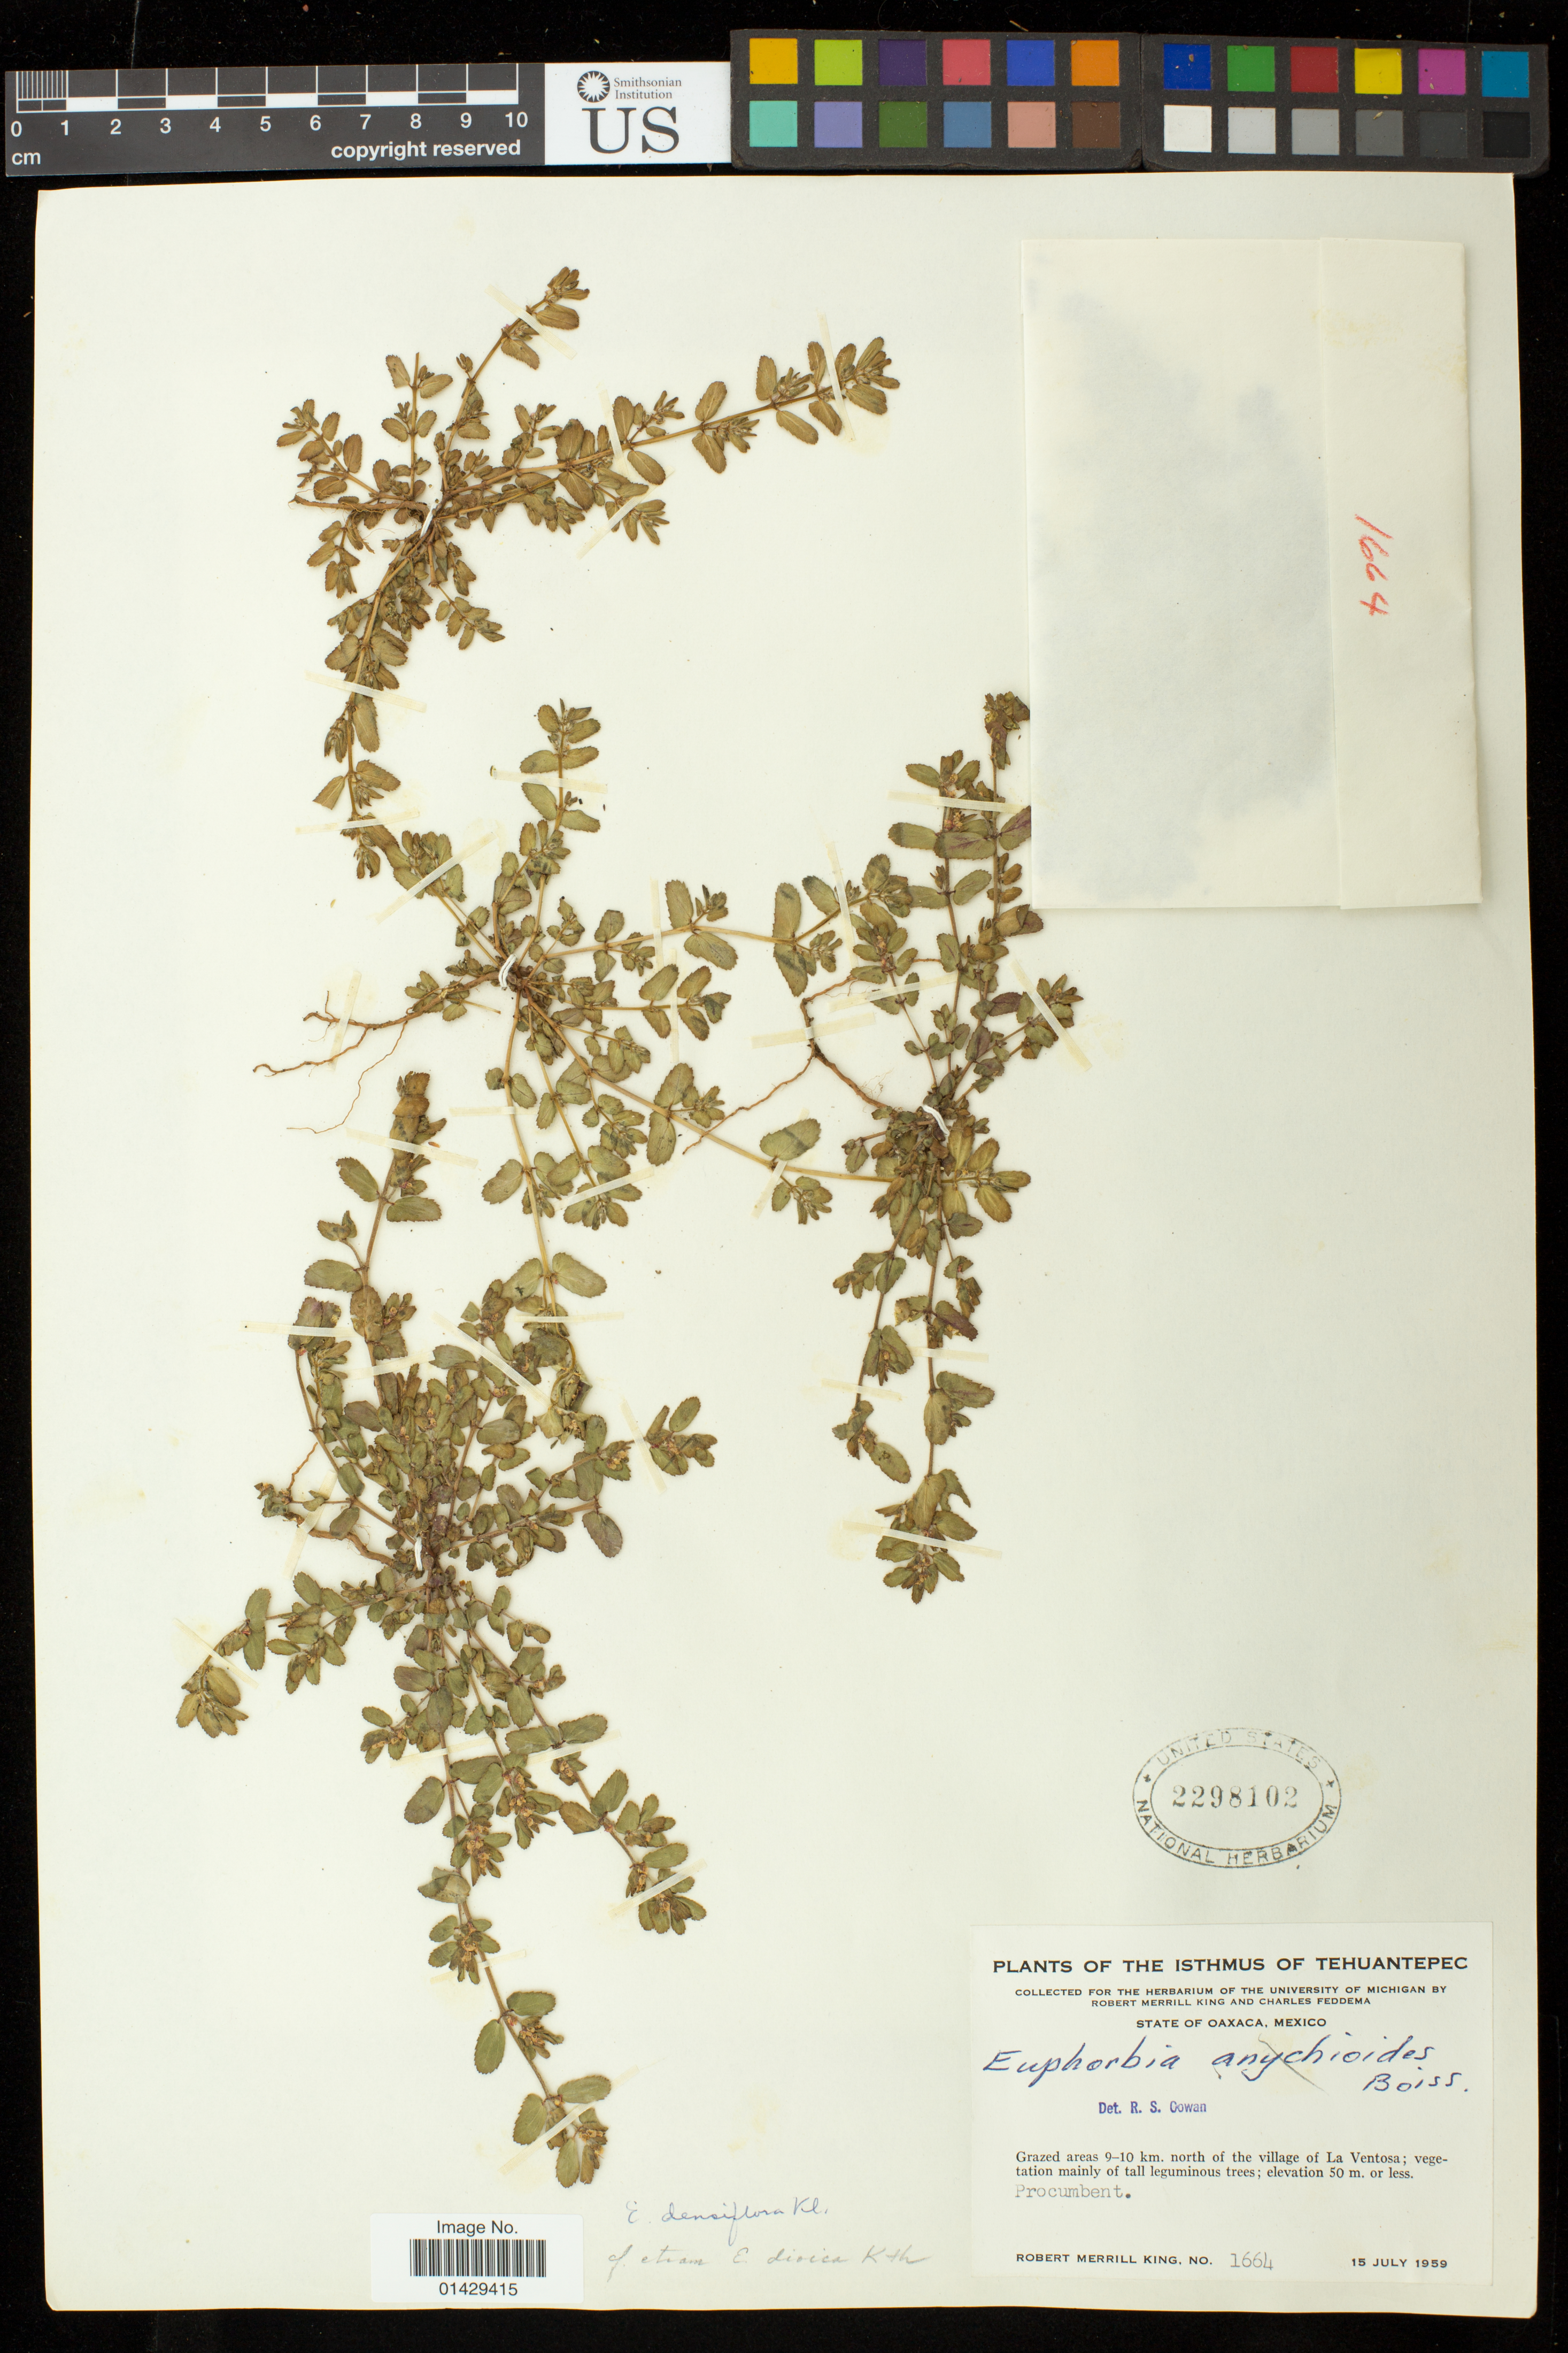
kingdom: Plantae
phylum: Tracheophyta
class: Magnoliopsida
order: Malpighiales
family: Euphorbiaceae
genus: Euphorbia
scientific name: Euphorbia densiflora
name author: (Klotzsch & Garcke) Klotzsch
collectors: R. M. King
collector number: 1664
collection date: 1959-07-15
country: Mexico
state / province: Oaxaca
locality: Grazed area 9-10 km. north of the village of La Ventosa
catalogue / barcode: US 2298102